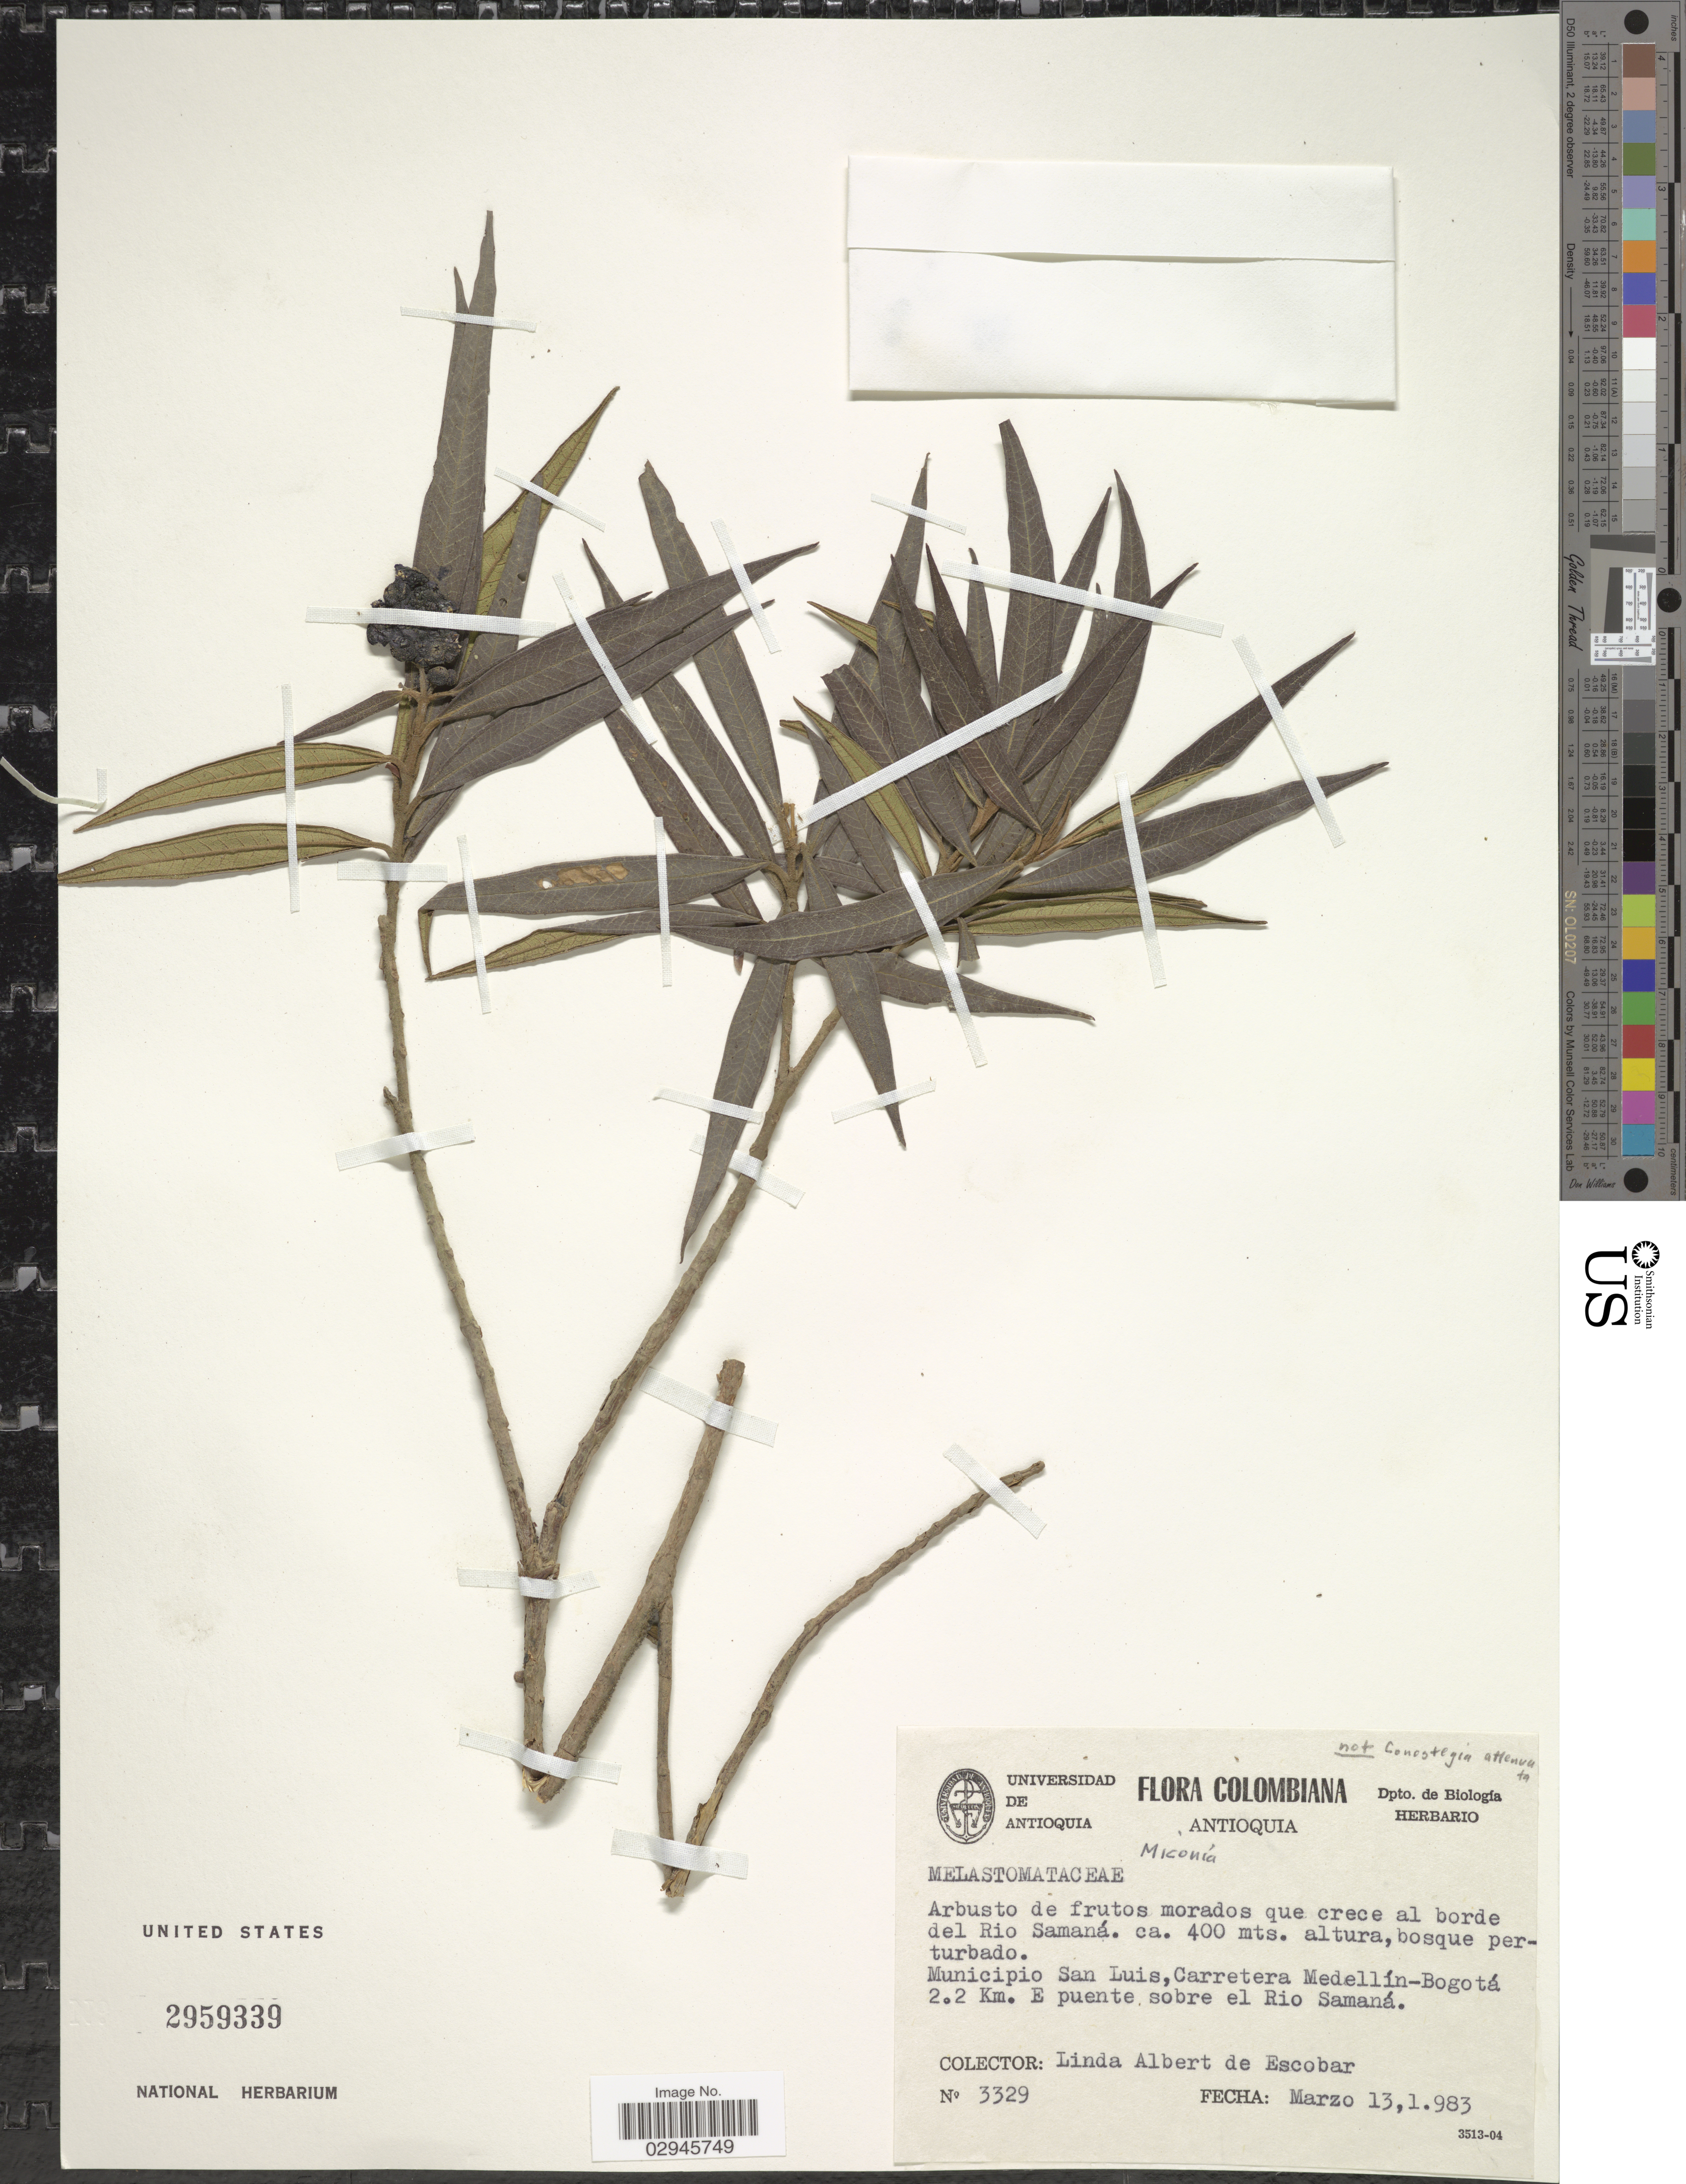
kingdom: Plantae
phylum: Tracheophyta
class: Magnoliopsida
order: Myrtales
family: Melastomataceae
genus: Miconia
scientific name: Miconia sp.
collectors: L. K. de Escobar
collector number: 3329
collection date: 1983-03-13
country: Colombia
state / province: Antioquia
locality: Arbusto de frutos morados que crece al borde del Río Samaná. Municipio San Luis, Carretera Medellín-Bogotá 2.2 Km. E puente sobre el Rio Samaná.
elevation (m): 400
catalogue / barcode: US 2959339